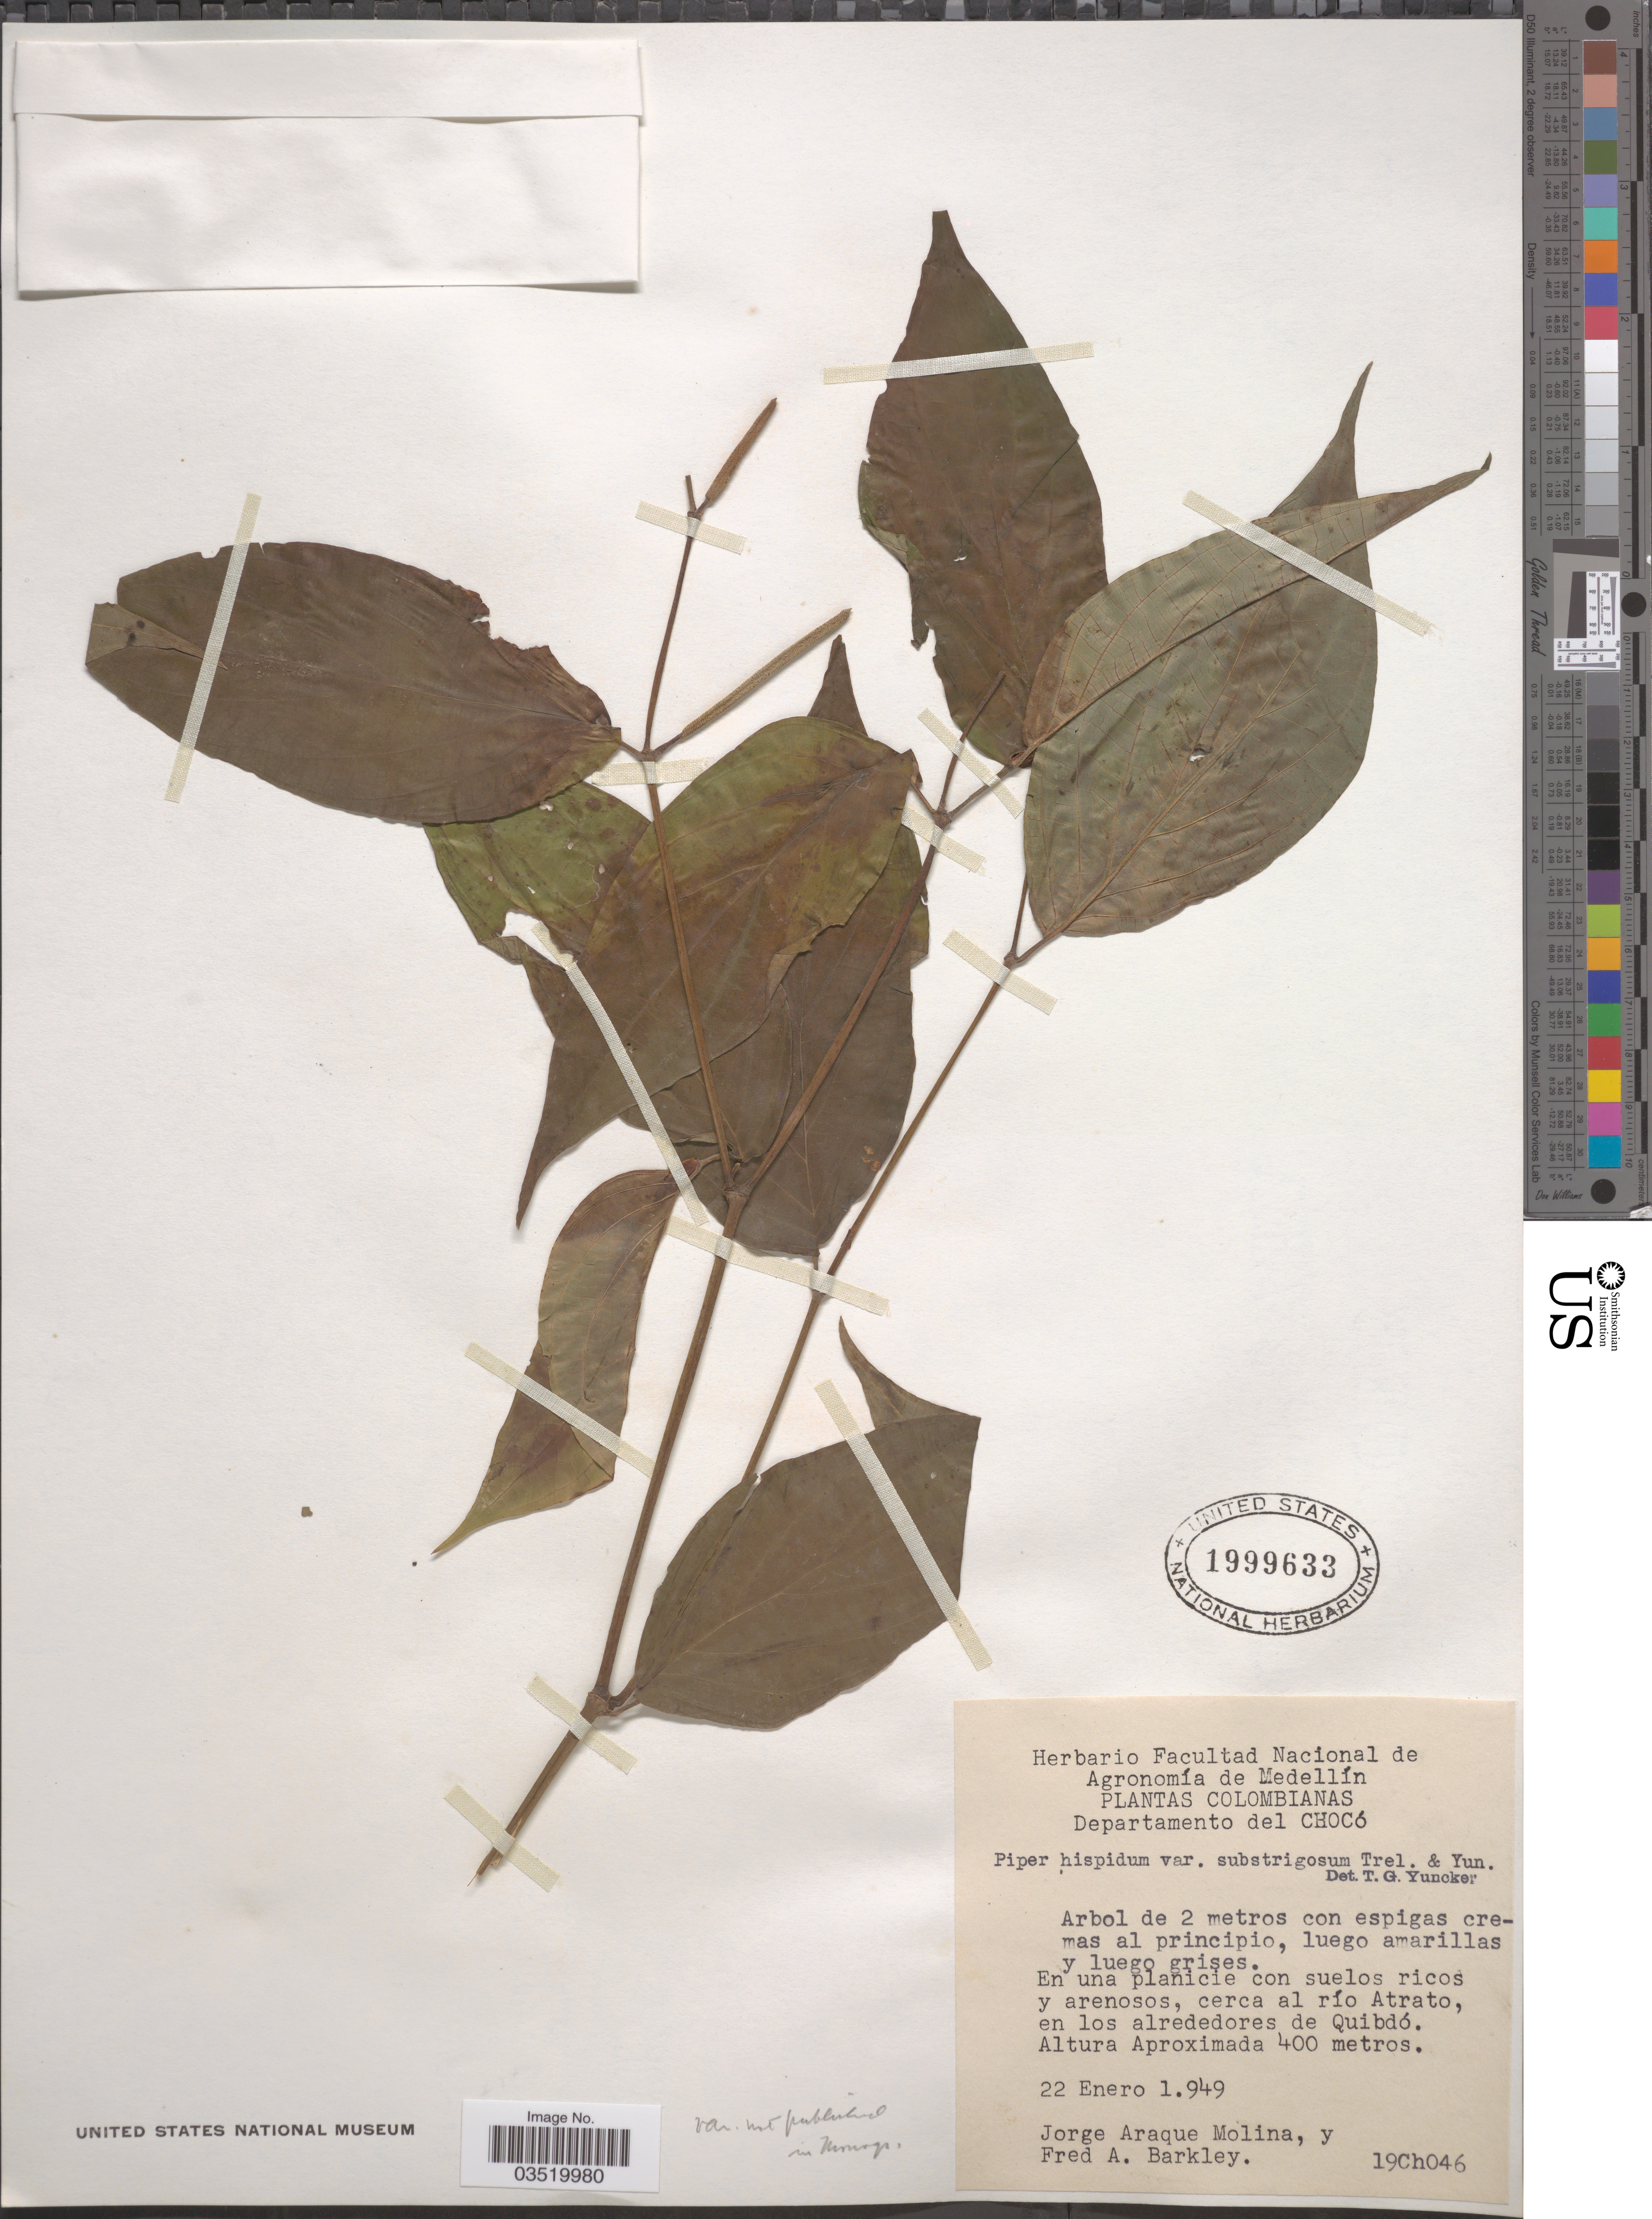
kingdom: Plantae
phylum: Tracheophyta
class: Magnoliopsida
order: Piperales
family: Piperaceae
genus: Piper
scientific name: Piper hispidum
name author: Sw.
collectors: J. A. Molina & F. A. Barkley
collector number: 19Ch046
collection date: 1949-01-22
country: Colombia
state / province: Chocó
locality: Departamento del Chocó. En una planicie con suelos ricos y arenosos, cerca al río Atrato, en los alrededores de Quibdó.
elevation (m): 400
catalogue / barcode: US 1999633